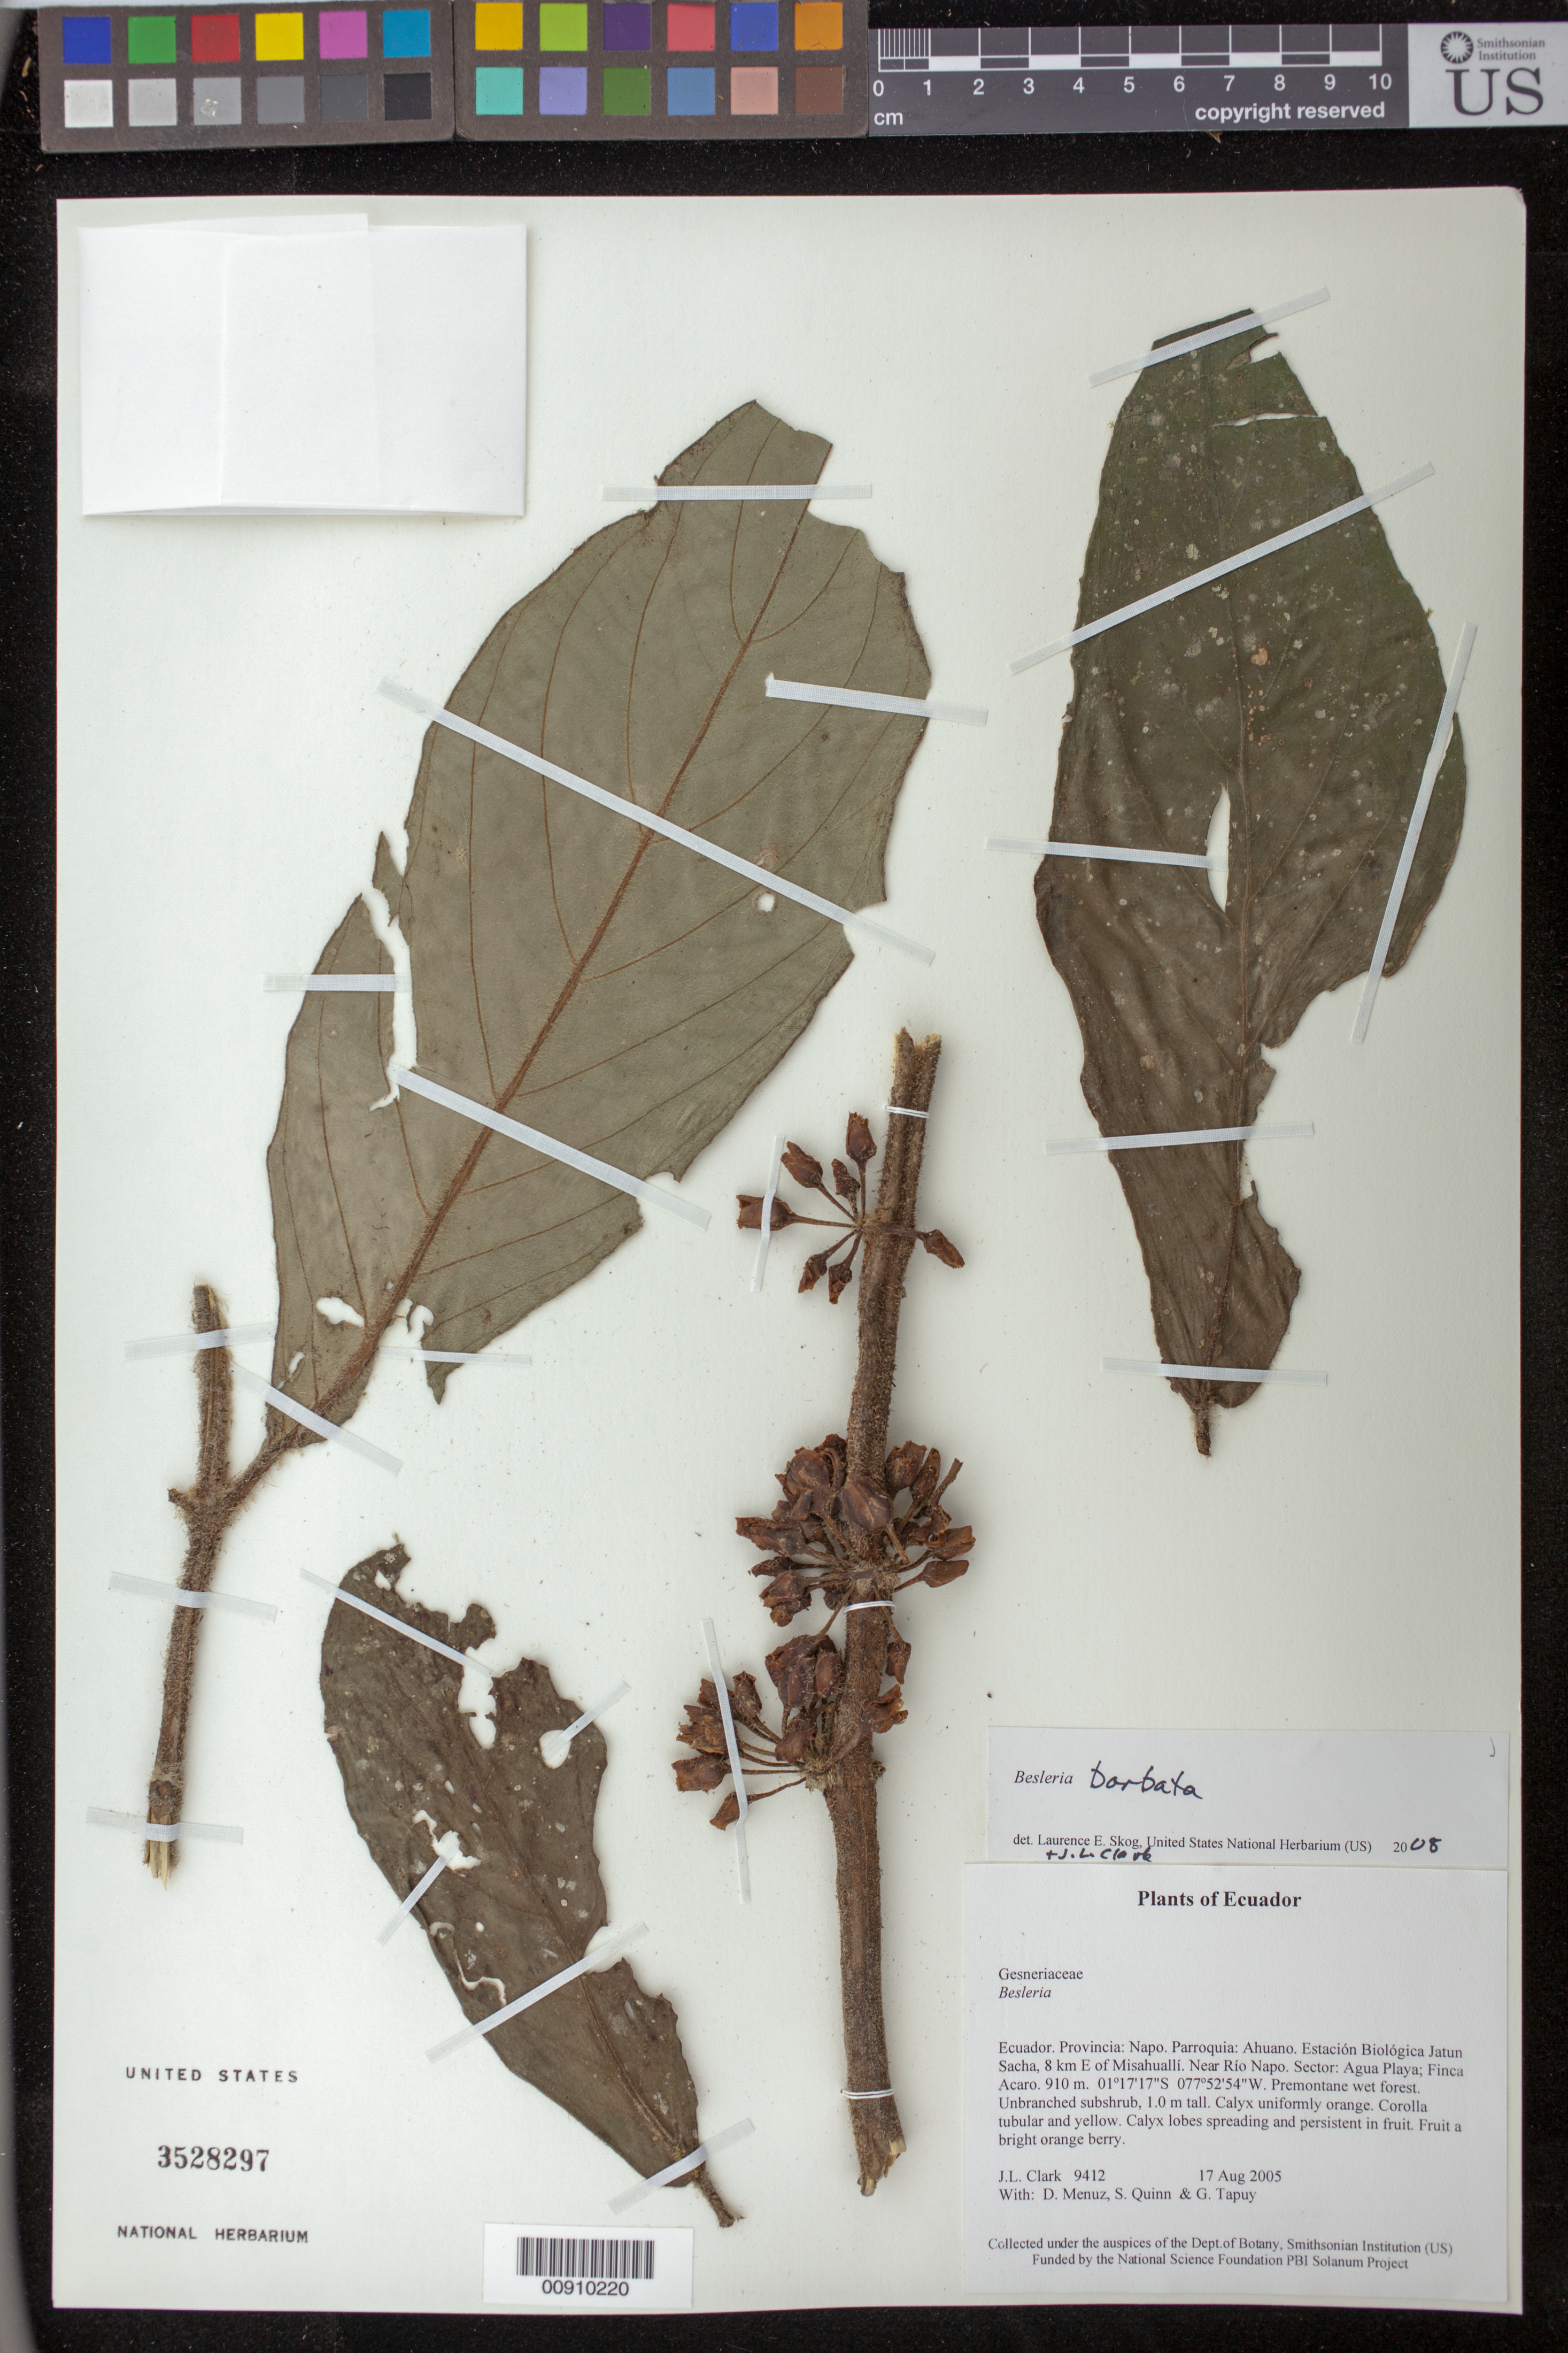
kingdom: Plantae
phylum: Tracheophyta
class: Magnoliopsida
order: Lamiales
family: Gesneriaceae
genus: Besleria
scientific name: Besleria barbata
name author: (Poepp.) Hanst.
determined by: Clark, J. L.; Skog, Laurence E.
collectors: J. L. Clark, D. Menuz, S. Quinn & G. Tapuy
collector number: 9412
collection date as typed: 17 Aug 2005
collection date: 2005-08-17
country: Ecuador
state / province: Napo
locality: Parroquia: Ahuano. Estación Biológica Jatun Sacha, 8 km E of Misahuallí. Near Río Napo. Sector: Agua Playa; Finca Acaro.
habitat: Premontane wet forest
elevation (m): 910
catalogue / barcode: US 3528297